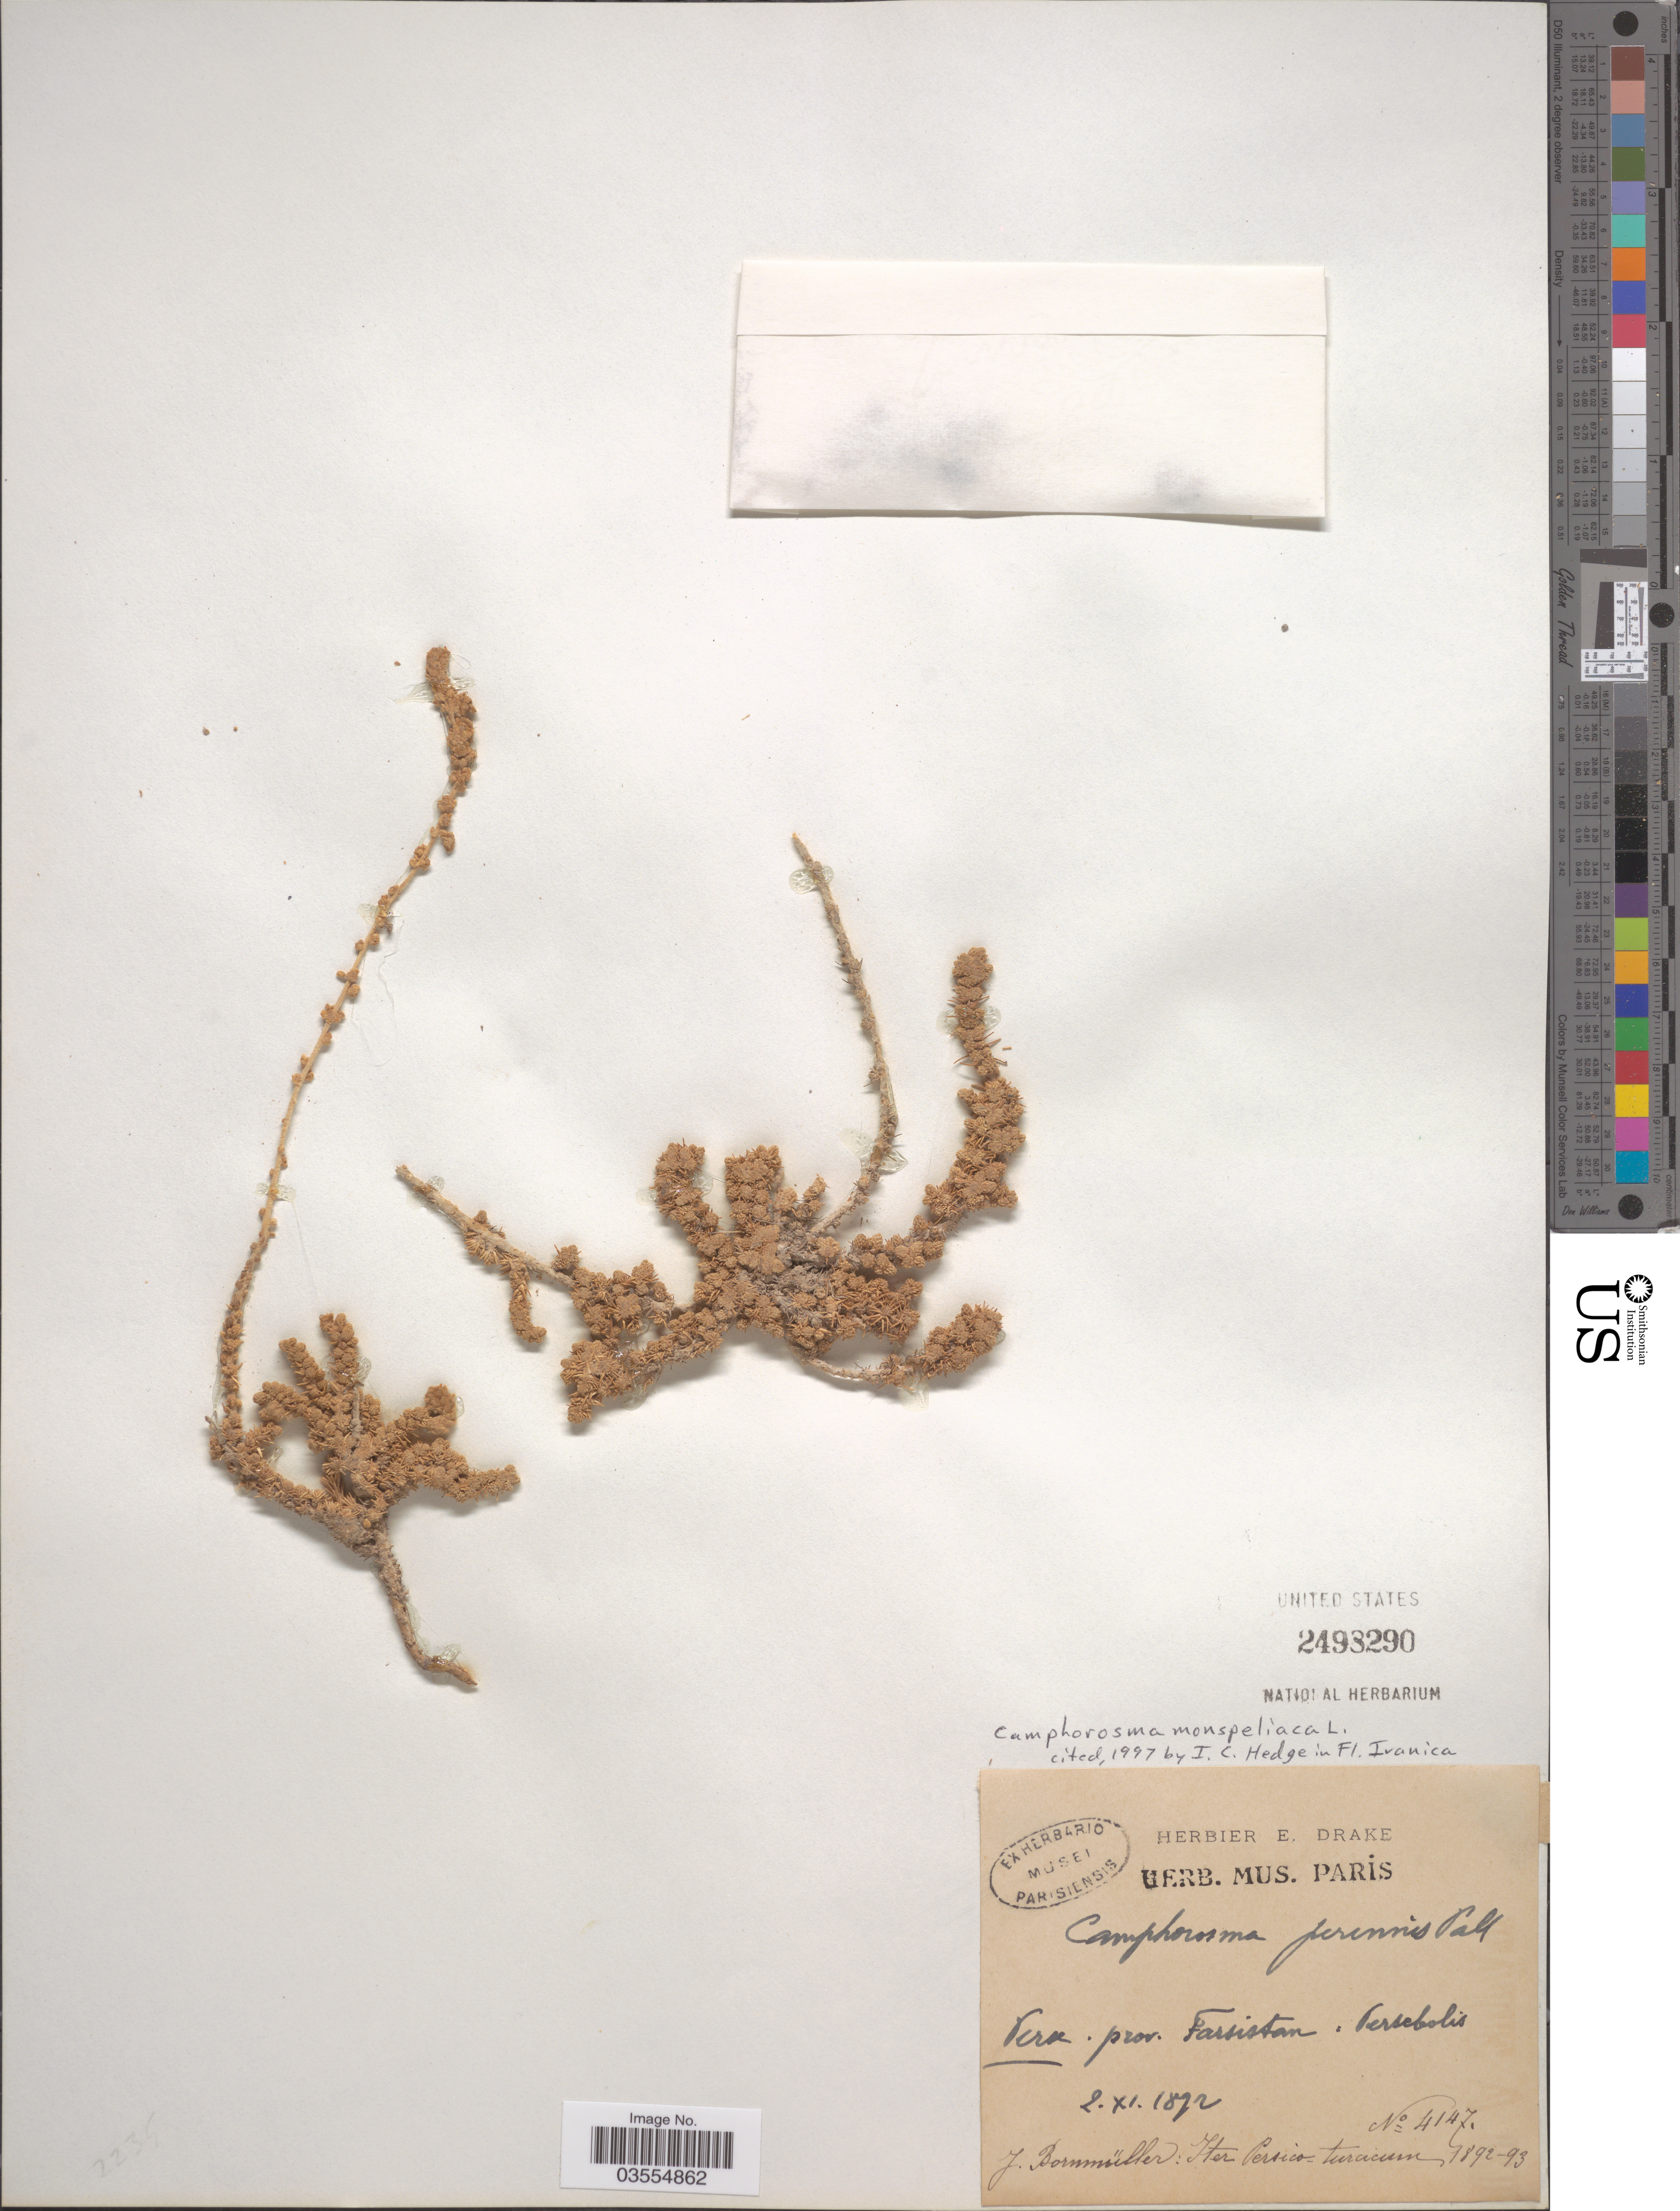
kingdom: Plantae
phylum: Tracheophyta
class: Magnoliopsida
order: Caryophyllales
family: Amaranthaceae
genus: Camphorosma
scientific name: Camphorosma monspeliaca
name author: L.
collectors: J. Bornmüller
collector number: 4147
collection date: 1892-11-02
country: Iran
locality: Persi [interpreted]. Prov. Farsistan: Persebolis.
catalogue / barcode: US 2493290